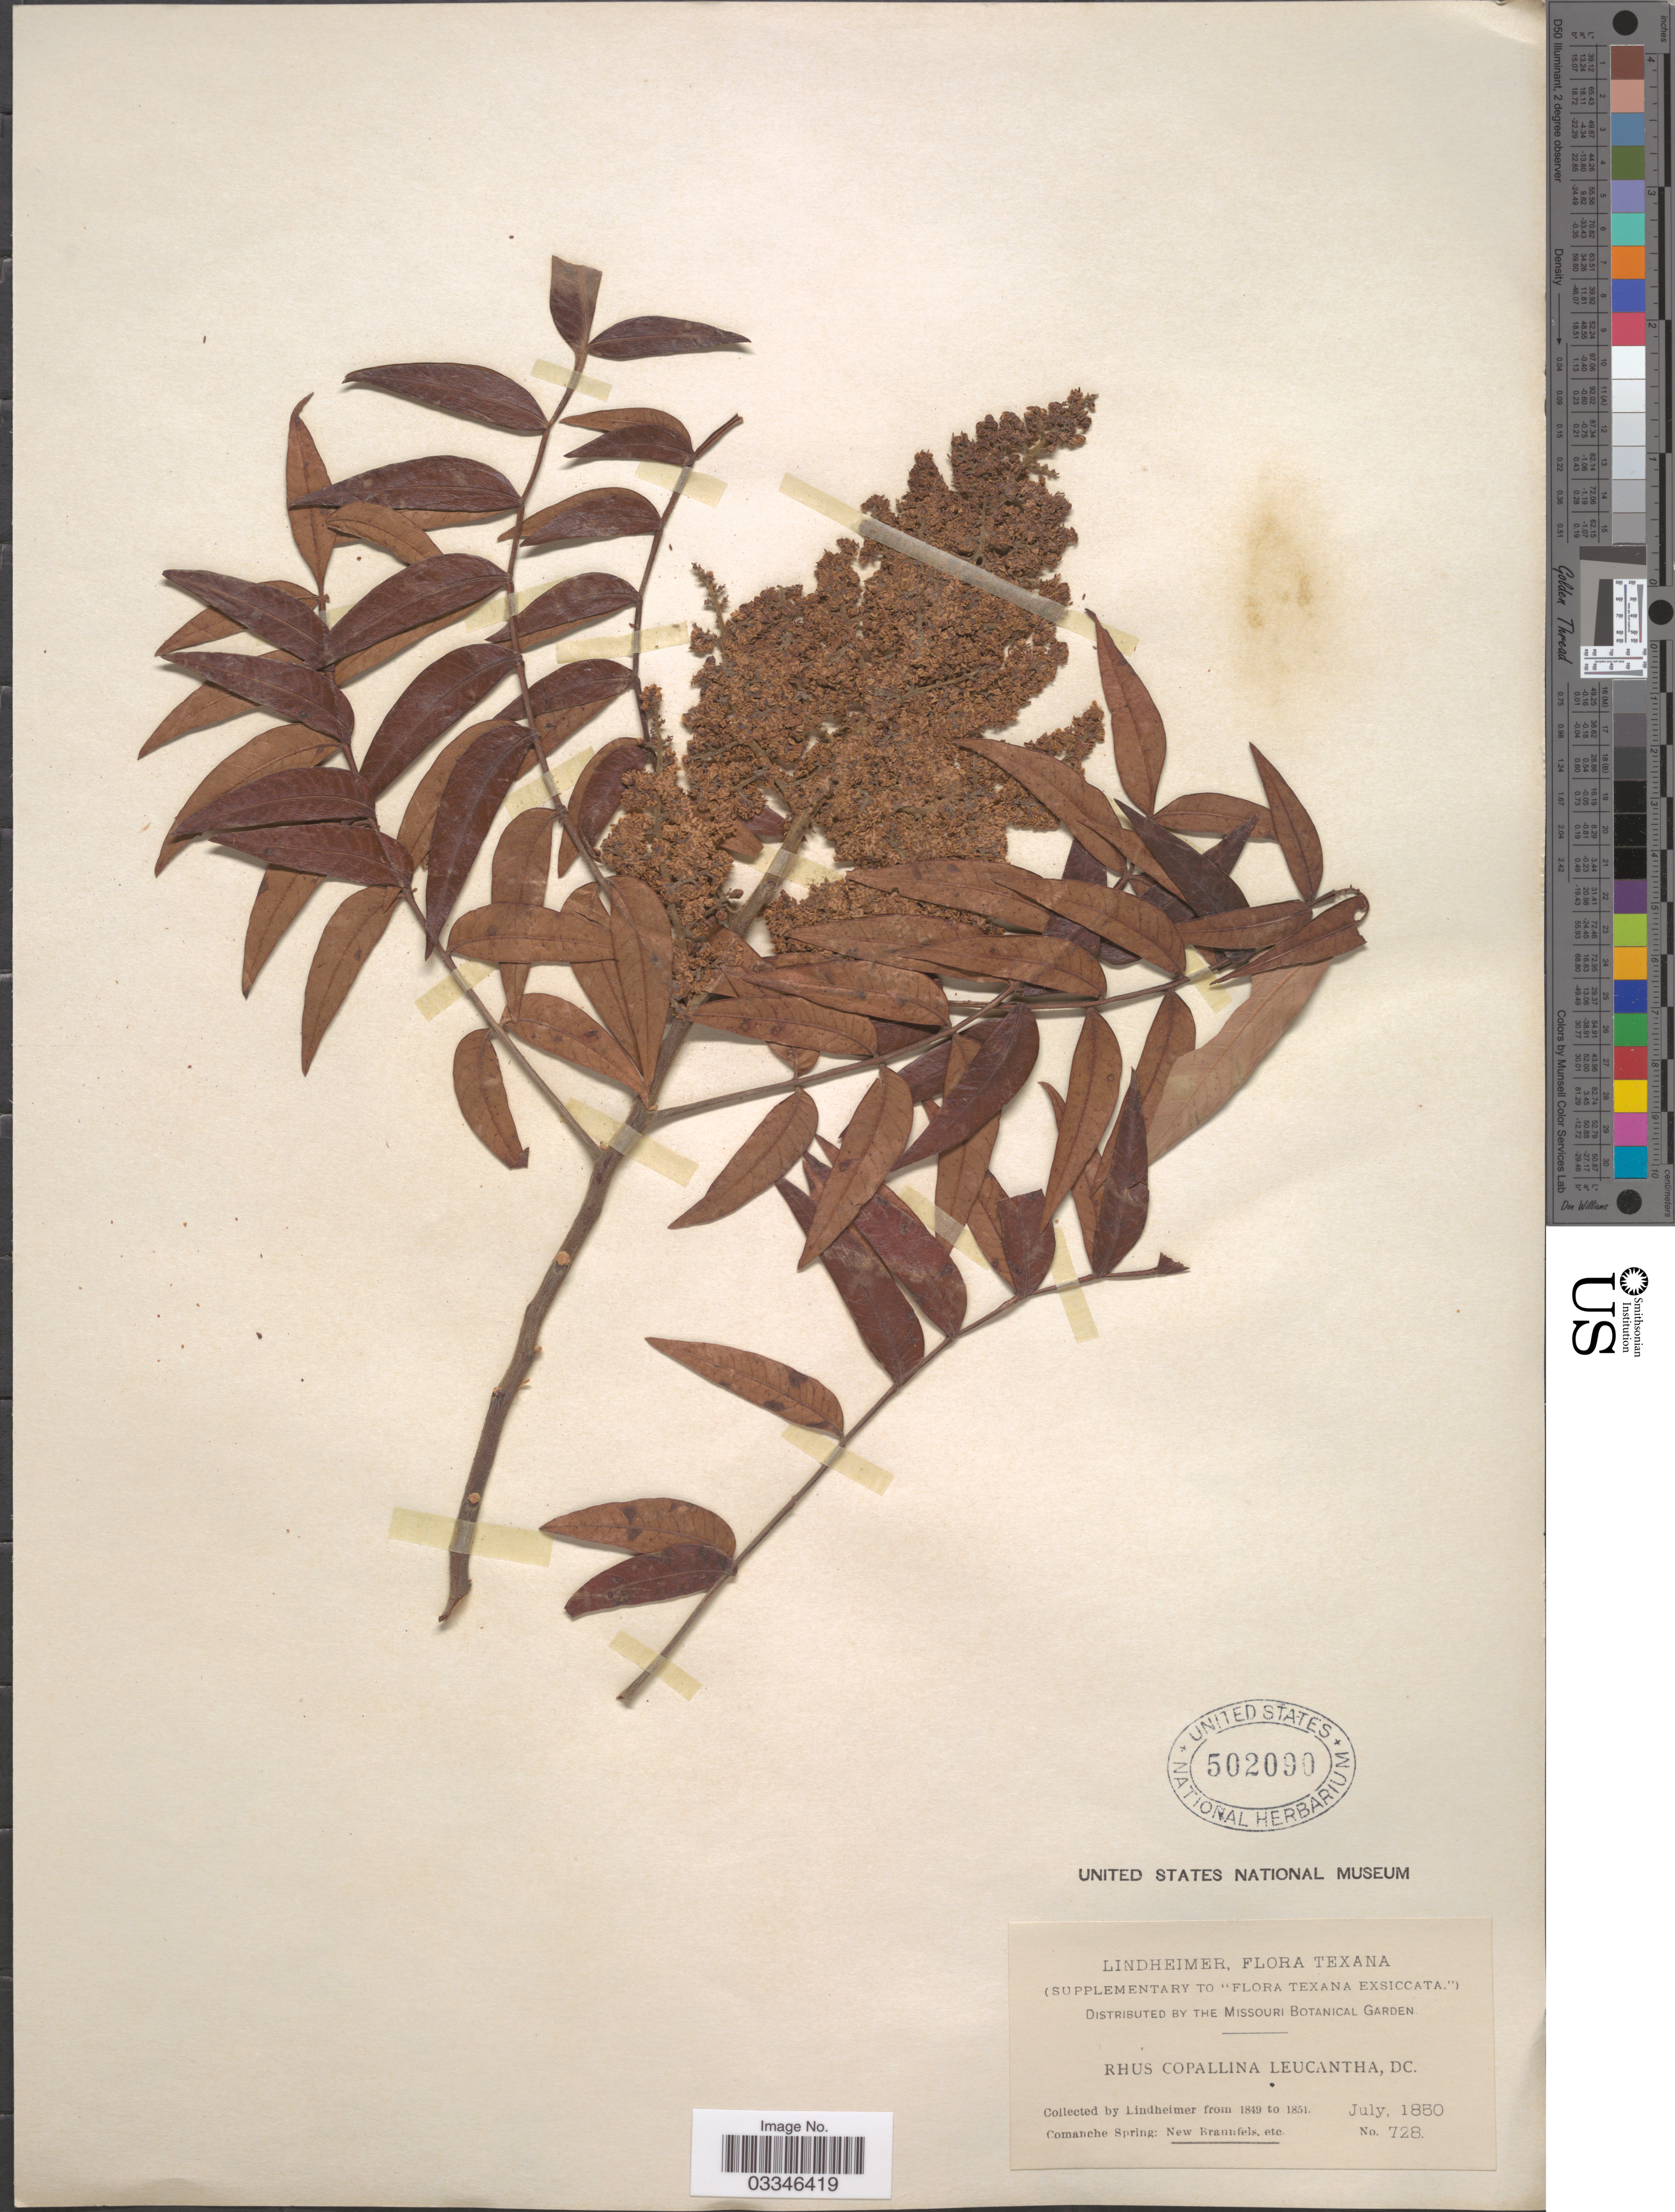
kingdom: Plantae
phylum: Tracheophyta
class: Magnoliopsida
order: Sapindales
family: Anacardiaceae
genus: Rhus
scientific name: Rhus lanceolata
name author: (A. Gray) Britton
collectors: -. Lindheimer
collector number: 728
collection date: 1850-07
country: United States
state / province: Texas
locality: Comanche Spring: New Braunfels, etc.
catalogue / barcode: US 502090